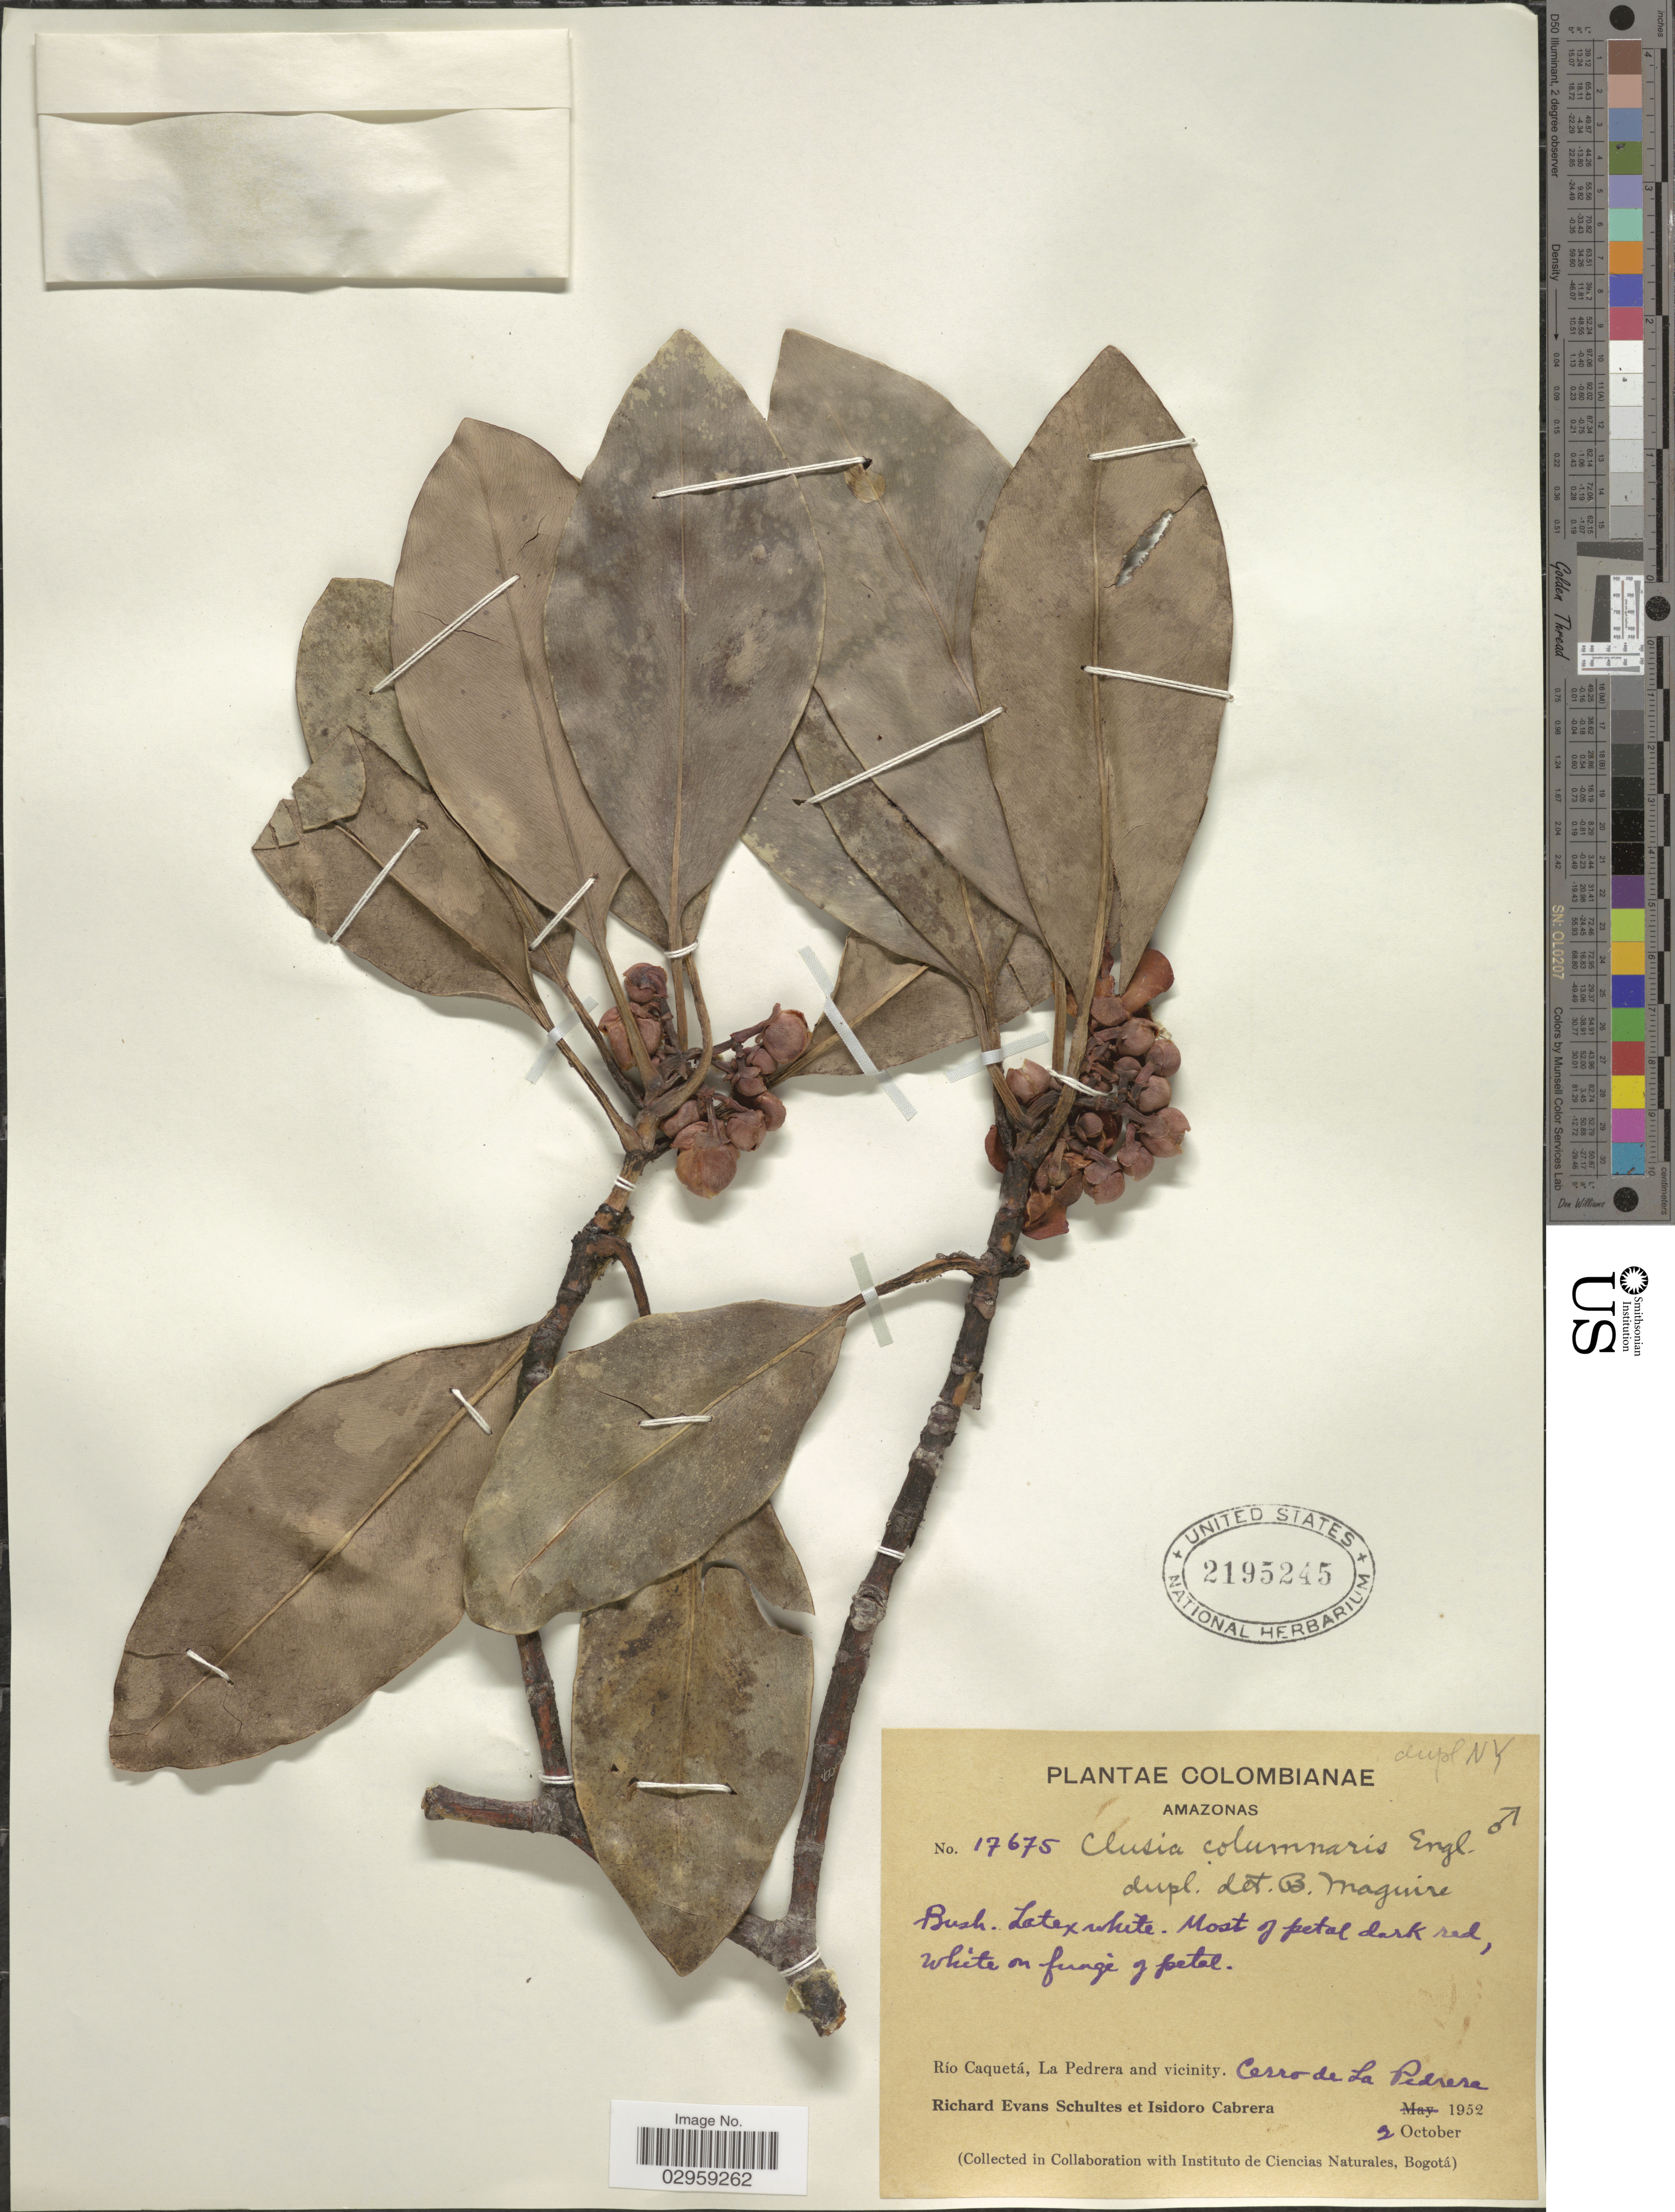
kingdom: Plantae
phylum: Tracheophyta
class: Magnoliopsida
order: Malpighiales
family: Clusiaceae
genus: Clusia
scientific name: Clusia columnaris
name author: Engl.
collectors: R. E. Schultes & I. Cabrera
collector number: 17675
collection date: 1952-10-02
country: Colombia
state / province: Amazônas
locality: Río Caquetá. La Pedrera and vicinity. Cerro de La Pedrera.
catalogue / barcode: US 2195245